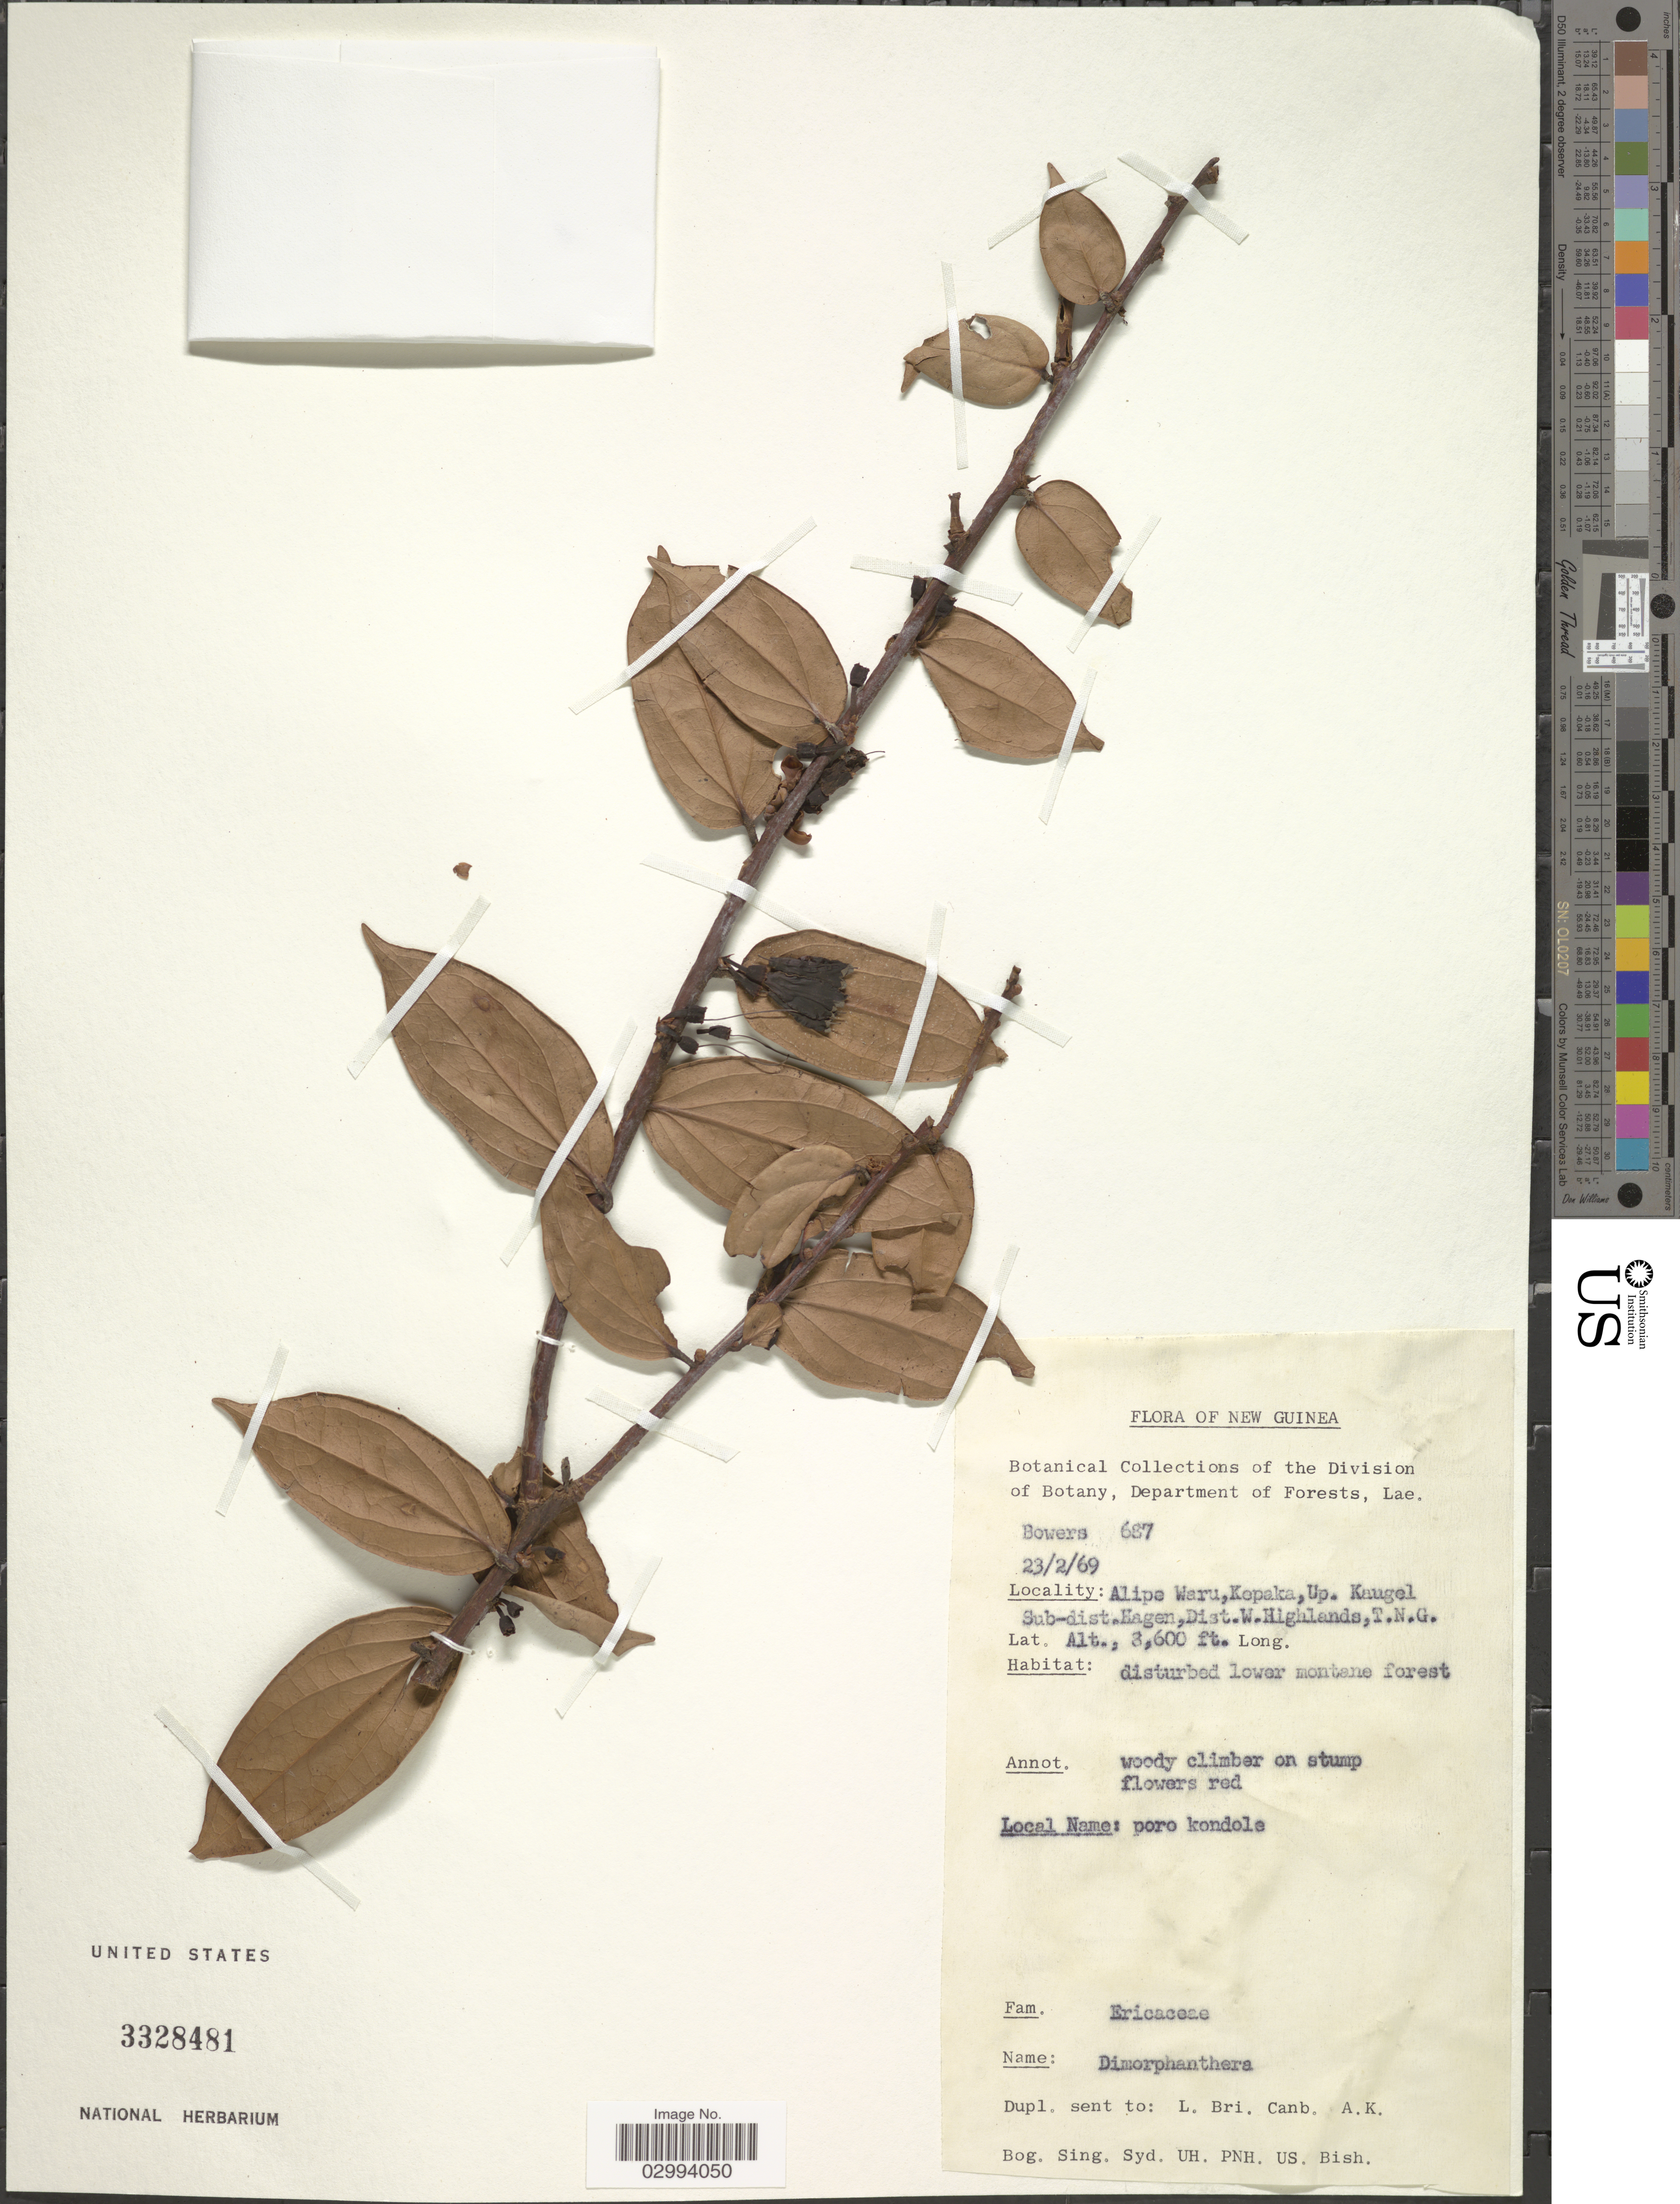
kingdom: Plantae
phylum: Tracheophyta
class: Magnoliopsida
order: Ericales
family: Ericaceae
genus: Dimorphanthera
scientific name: Dimorphanthera sp.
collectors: -. Bowers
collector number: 687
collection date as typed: Transcribed d/m/y: 23/2/69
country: Papua New Guinea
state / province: Western Highlands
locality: New Guinea. Alipe Waru, Kepaka, Up. Kaugel Sub-dist. Hagen, Dist. W. Highlands, T.N.G.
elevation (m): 1097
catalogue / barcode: US 3328481